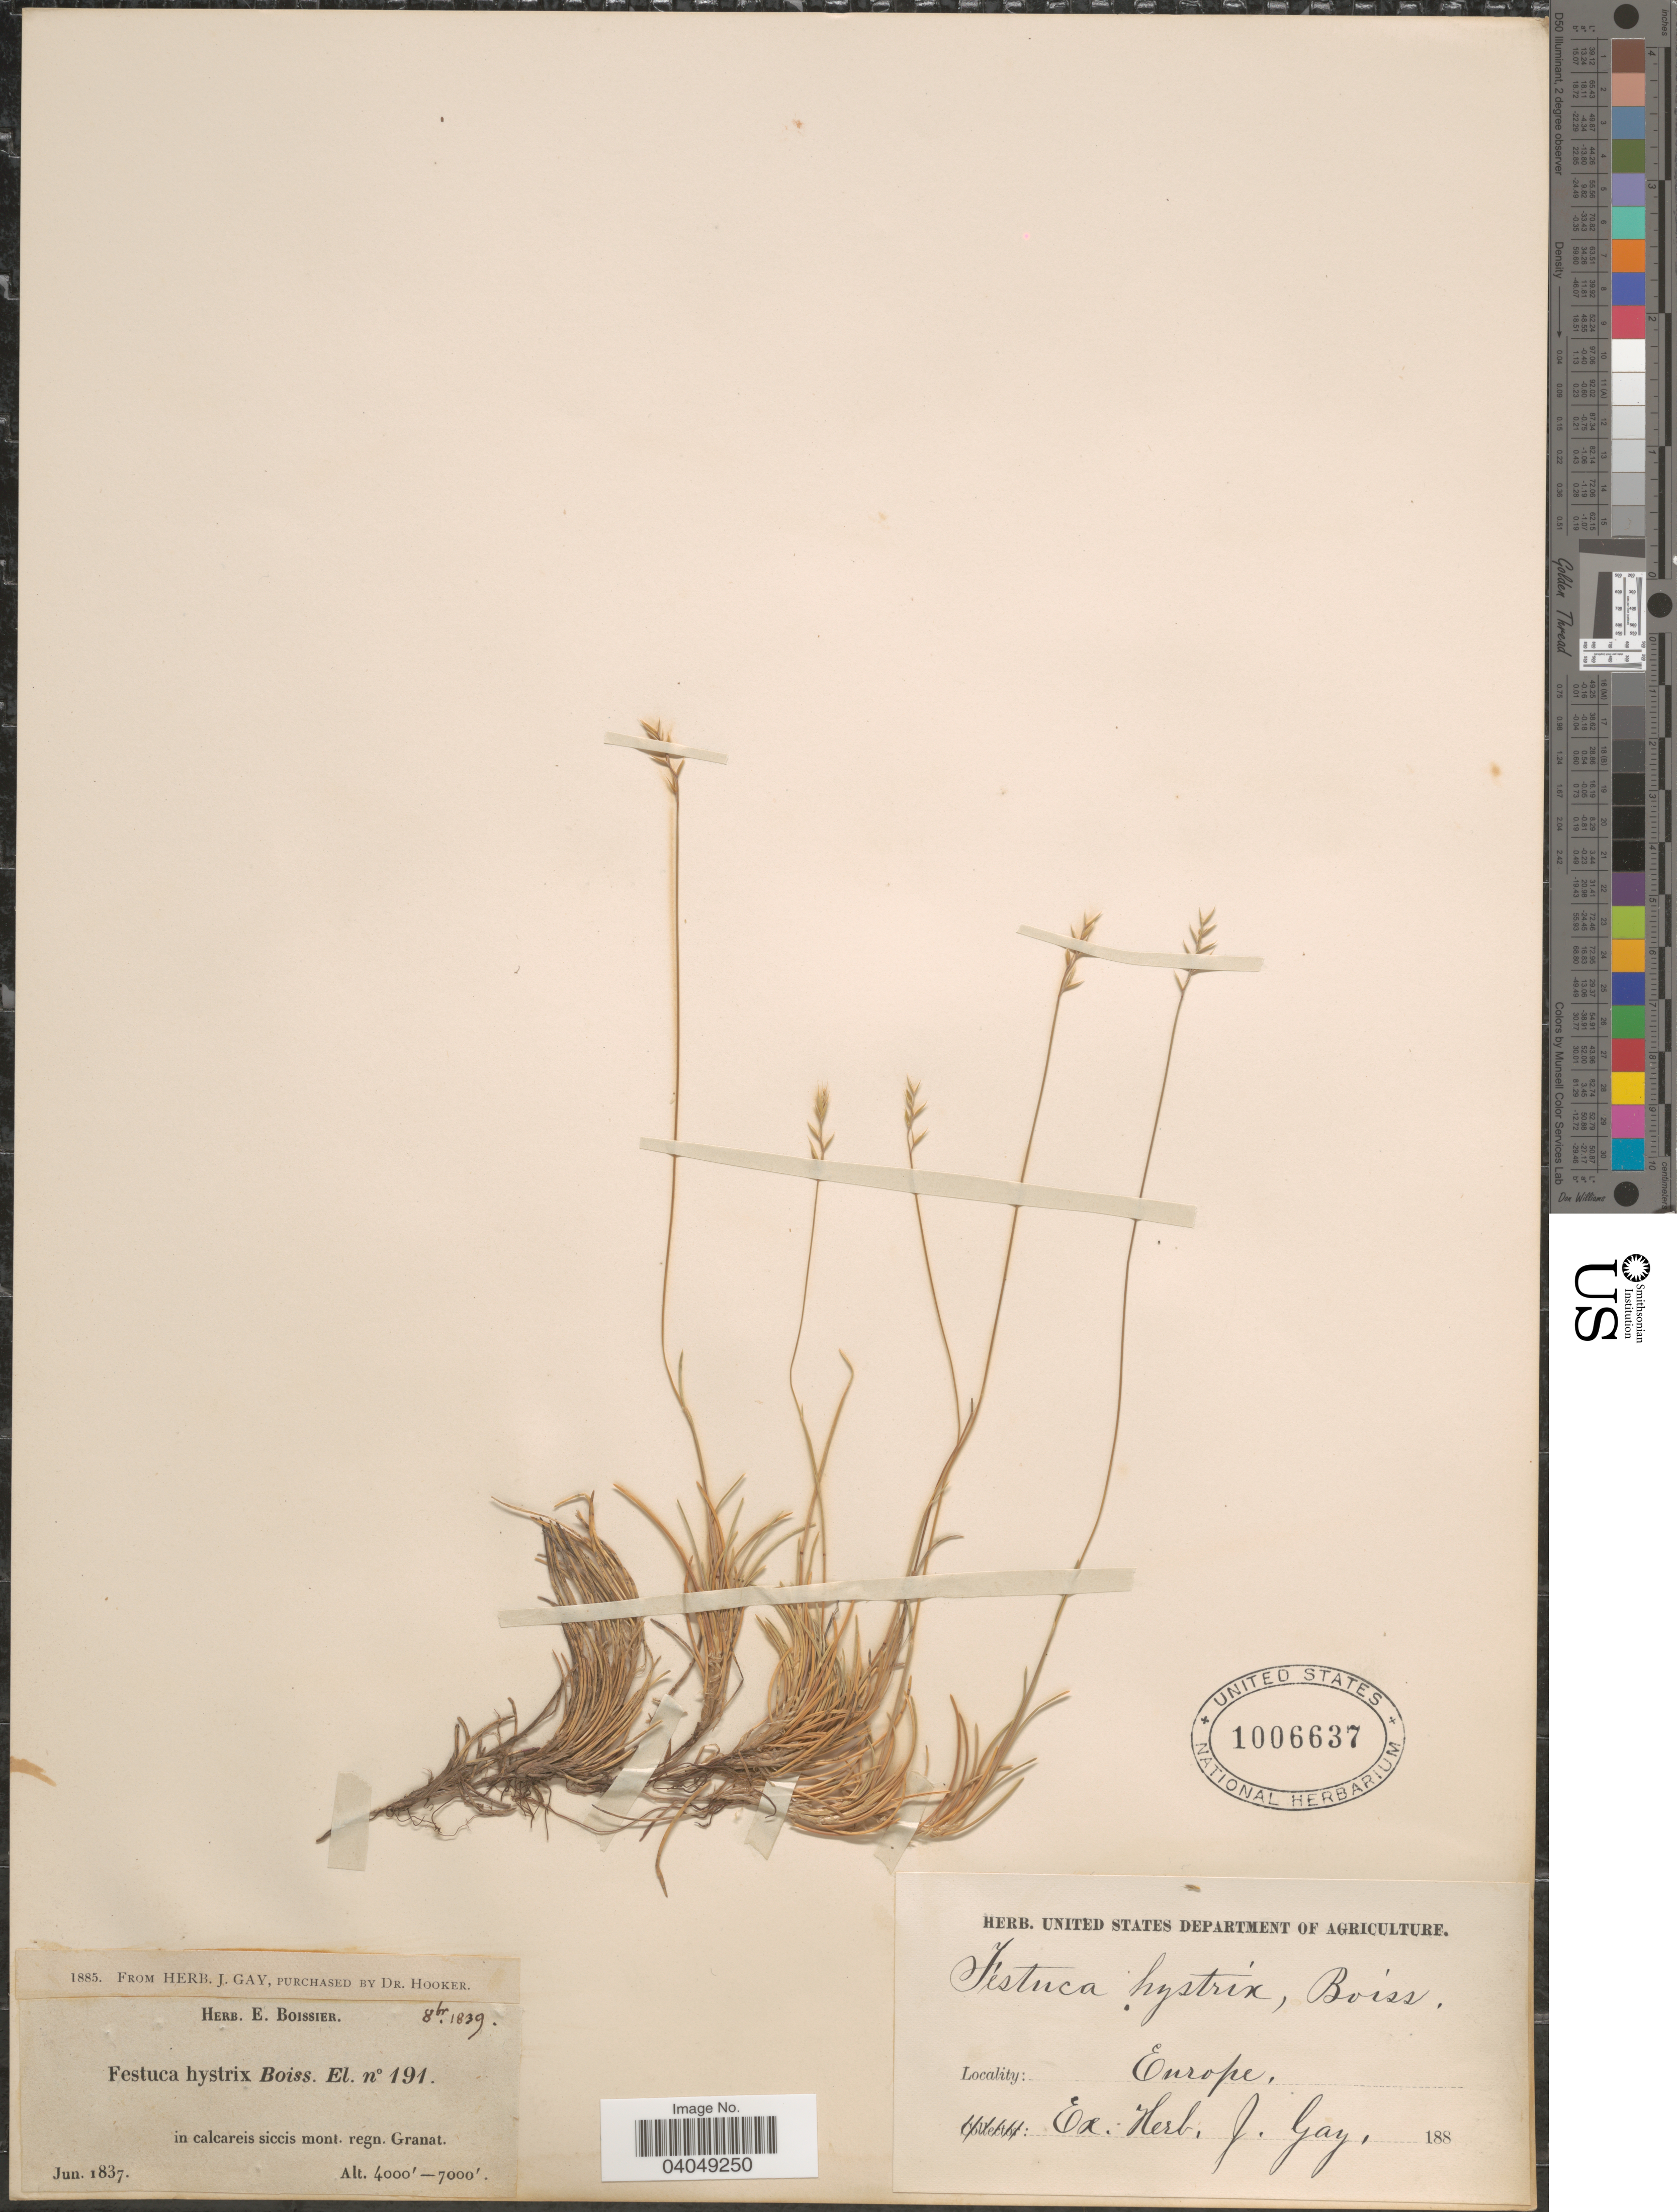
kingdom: Plantae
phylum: Tracheophyta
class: Liliopsida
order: Poales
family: Poaceae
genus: Festuca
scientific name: Festuca hystrix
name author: Boiss.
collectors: ex herb. E. Boissier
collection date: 1837-06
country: Spain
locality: In calcareis siccis mont. regn. Granat. Europe.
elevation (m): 1219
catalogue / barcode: US 1006637